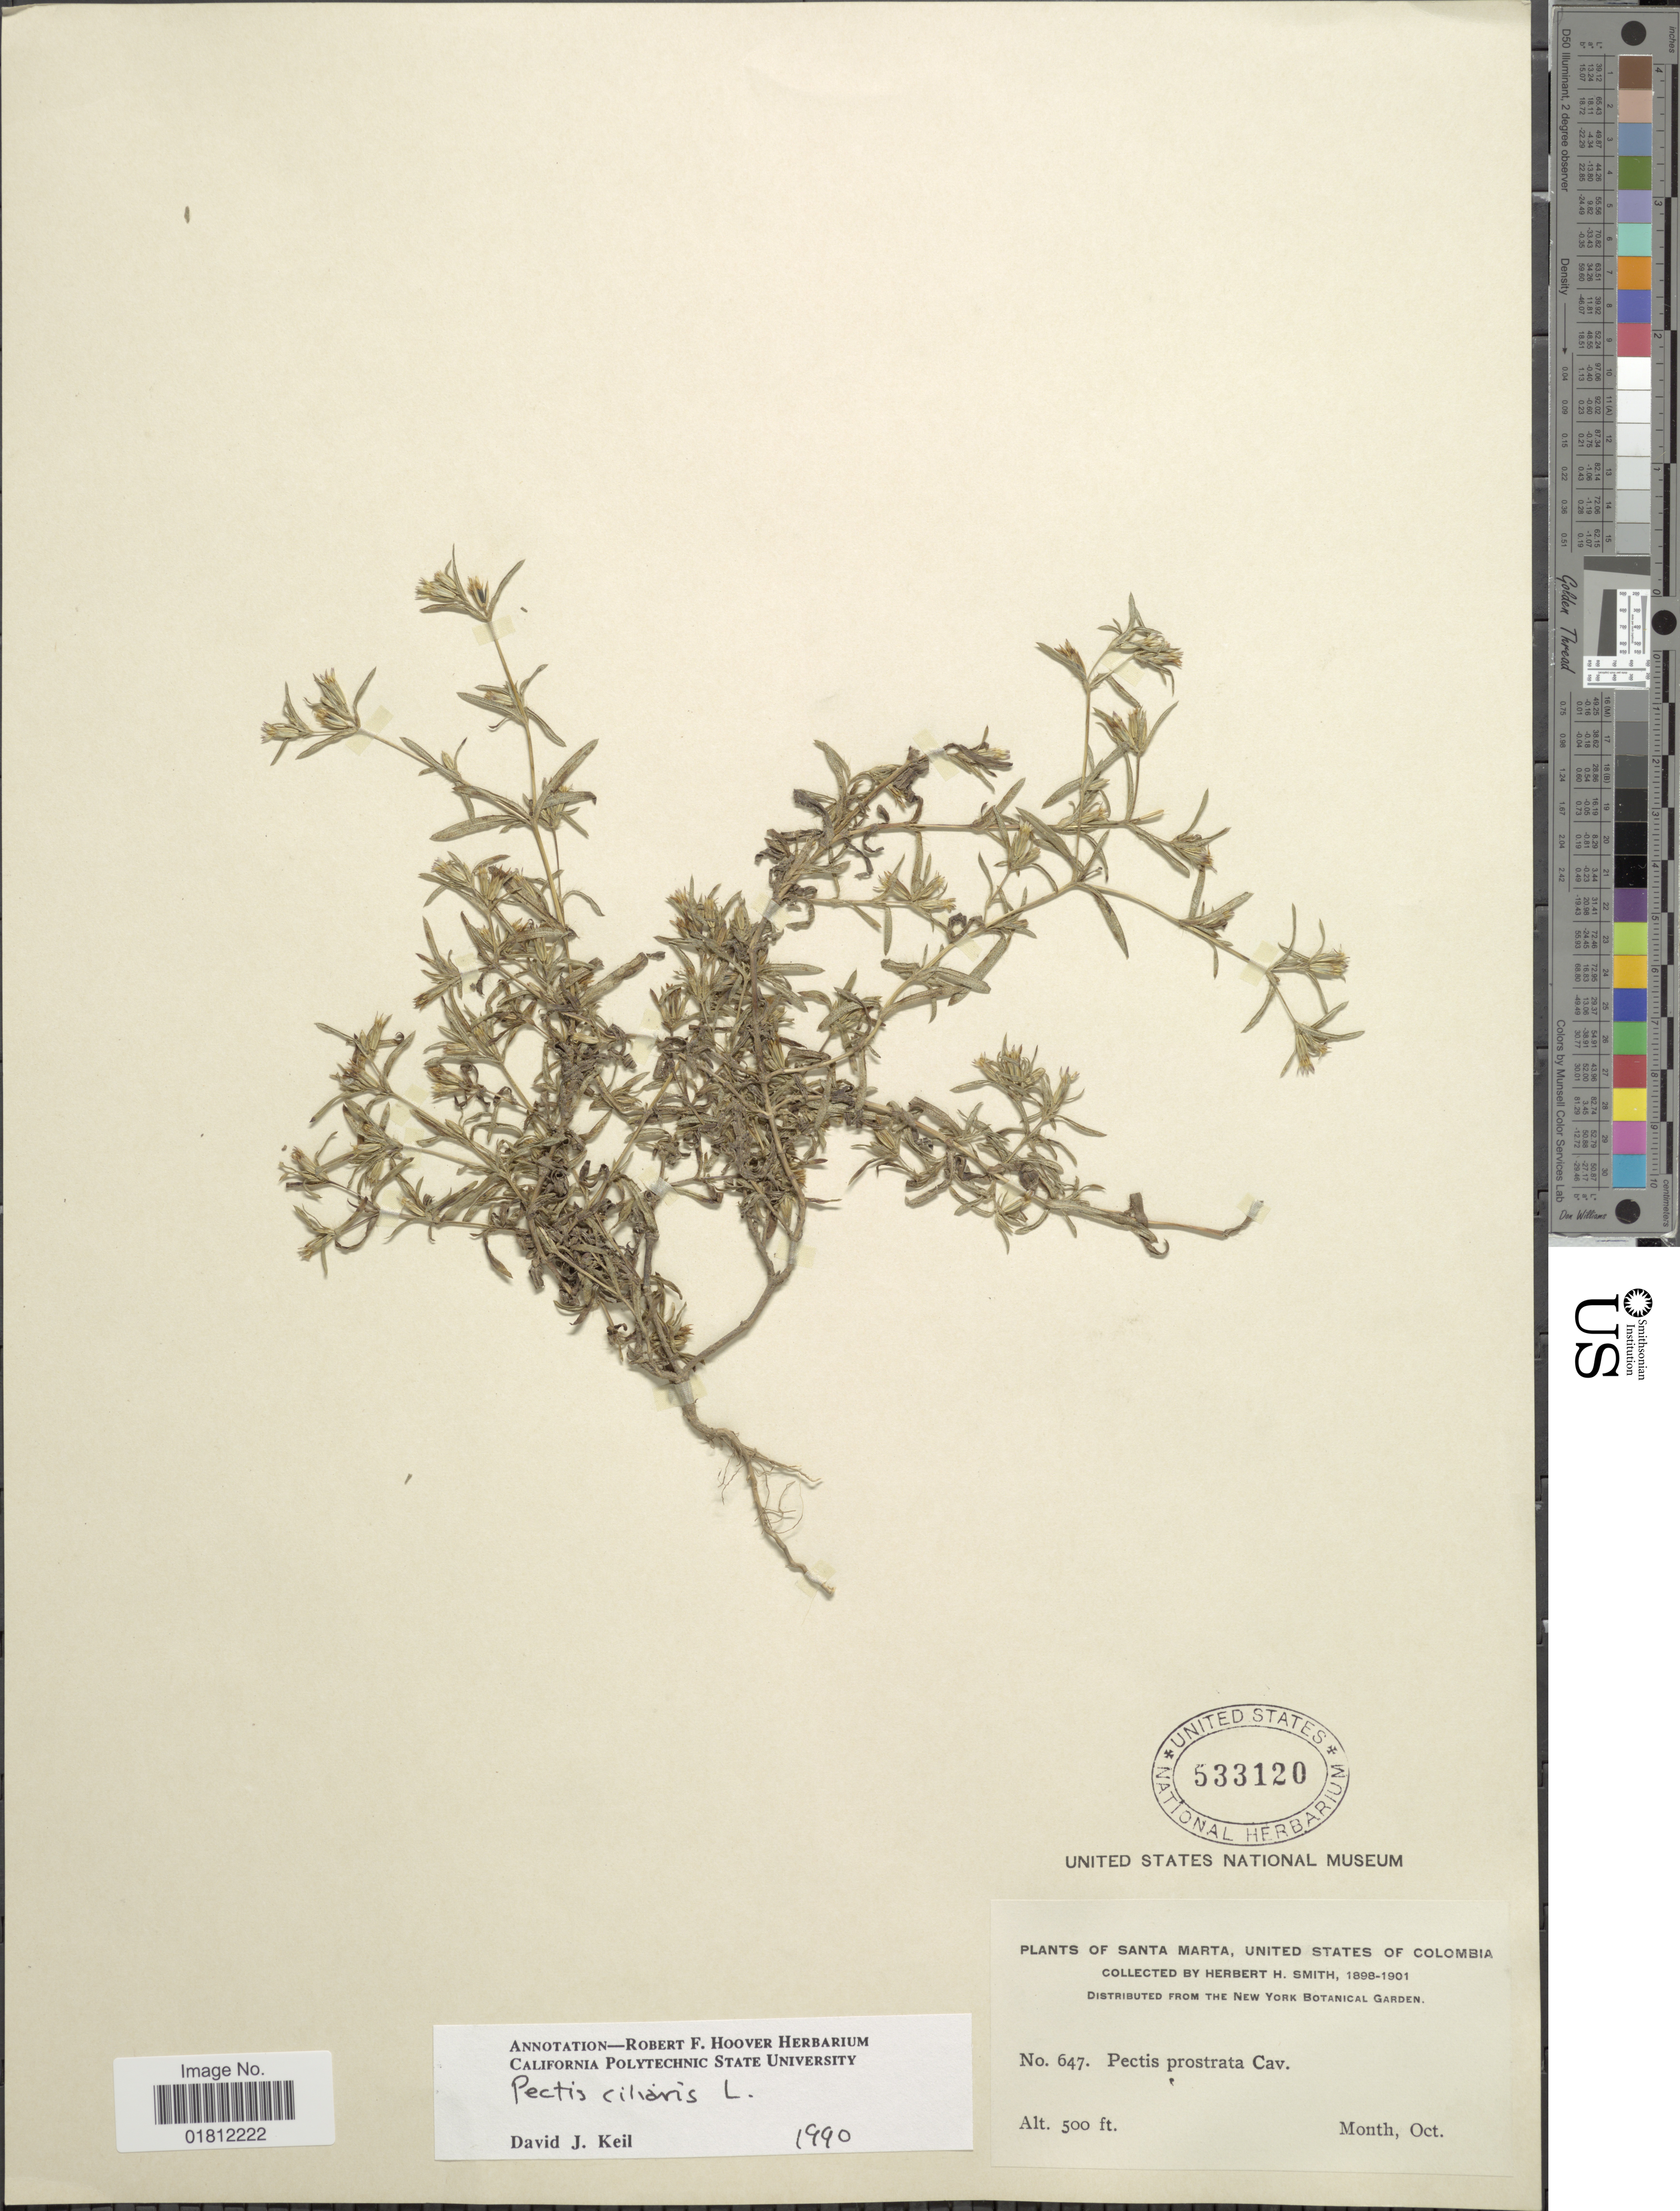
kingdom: Plantae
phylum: Tracheophyta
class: Magnoliopsida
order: Asterales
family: Asteraceae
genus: Pectis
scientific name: Pectis ciliaris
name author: L.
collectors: Herbert H. Smith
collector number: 647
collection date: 1898-10/1901-10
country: Colombia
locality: Santa Marta, United States of Colombia.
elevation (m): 152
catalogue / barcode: US 533120